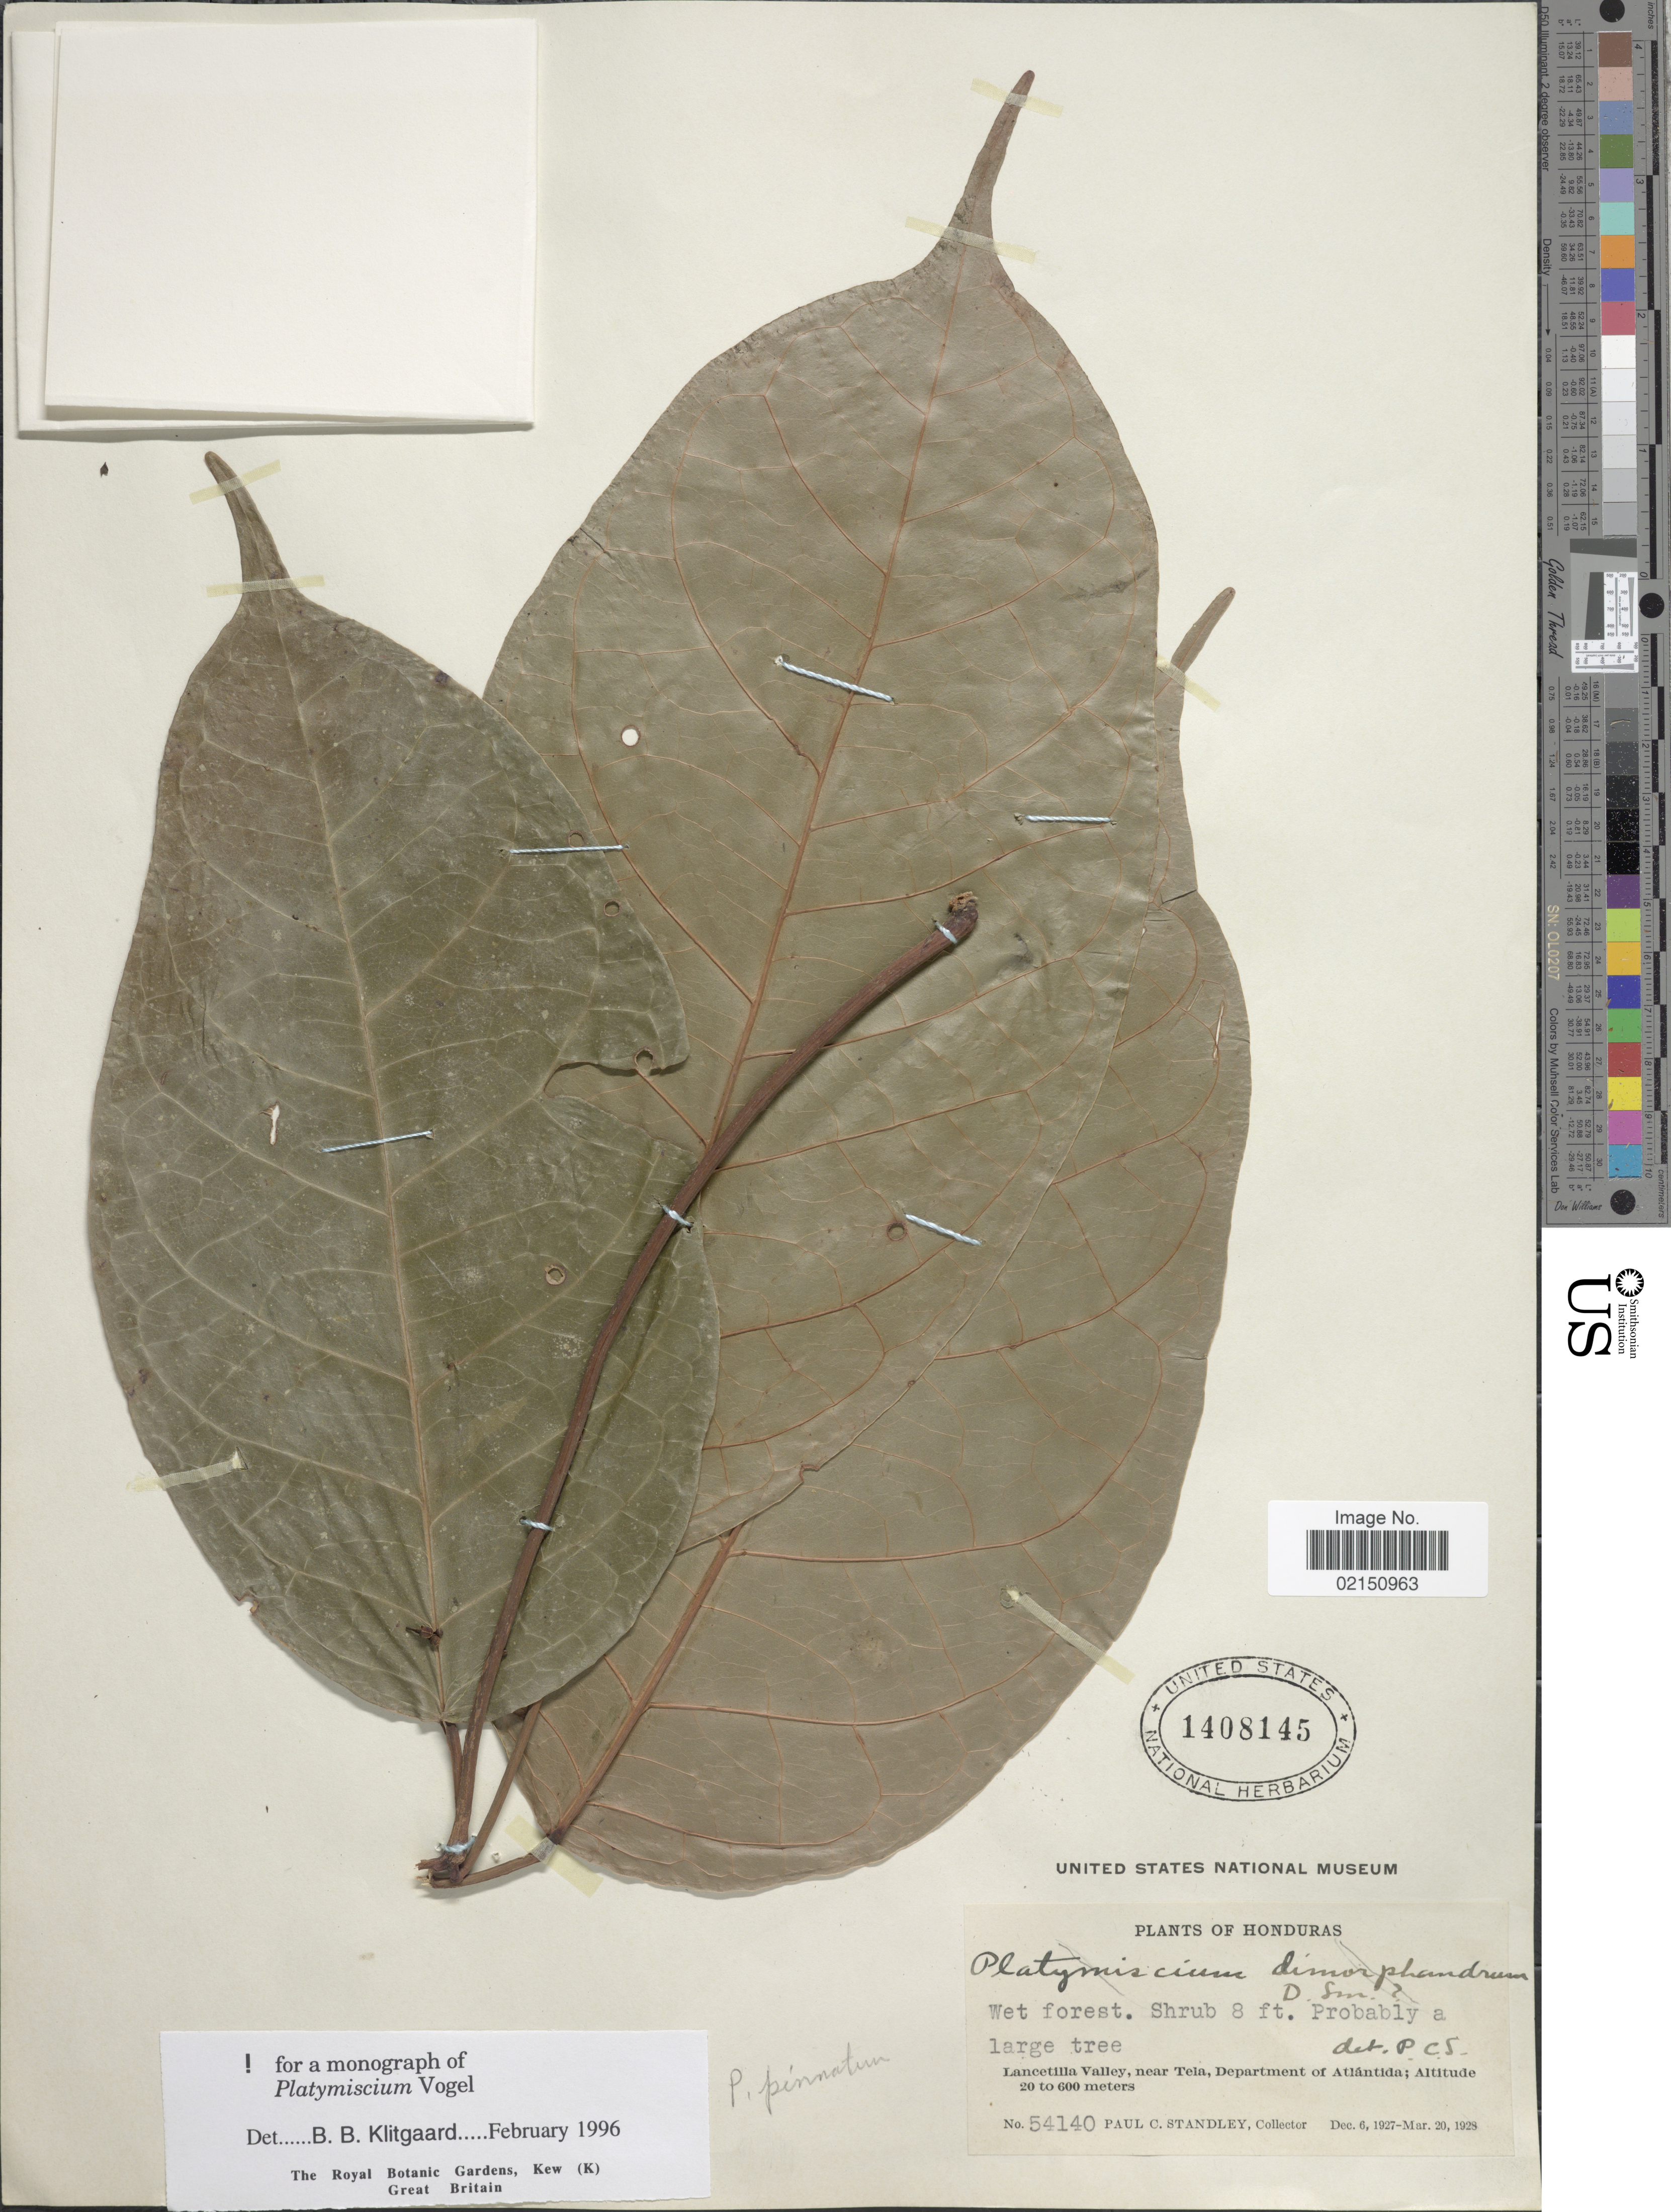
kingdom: Plantae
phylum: Tracheophyta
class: Magnoliopsida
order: Fabales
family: Fabaceae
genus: Platymiscium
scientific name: Platymiscium pinnatum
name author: (Jacq.) Dugand G.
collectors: P. C. Standley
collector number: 54140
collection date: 1927-12-06/1928-03-20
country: Honduras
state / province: Atlántida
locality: Wet forest, Lancetilla Valley, near Tela, Department of Atlántida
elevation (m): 20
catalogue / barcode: US 1408145